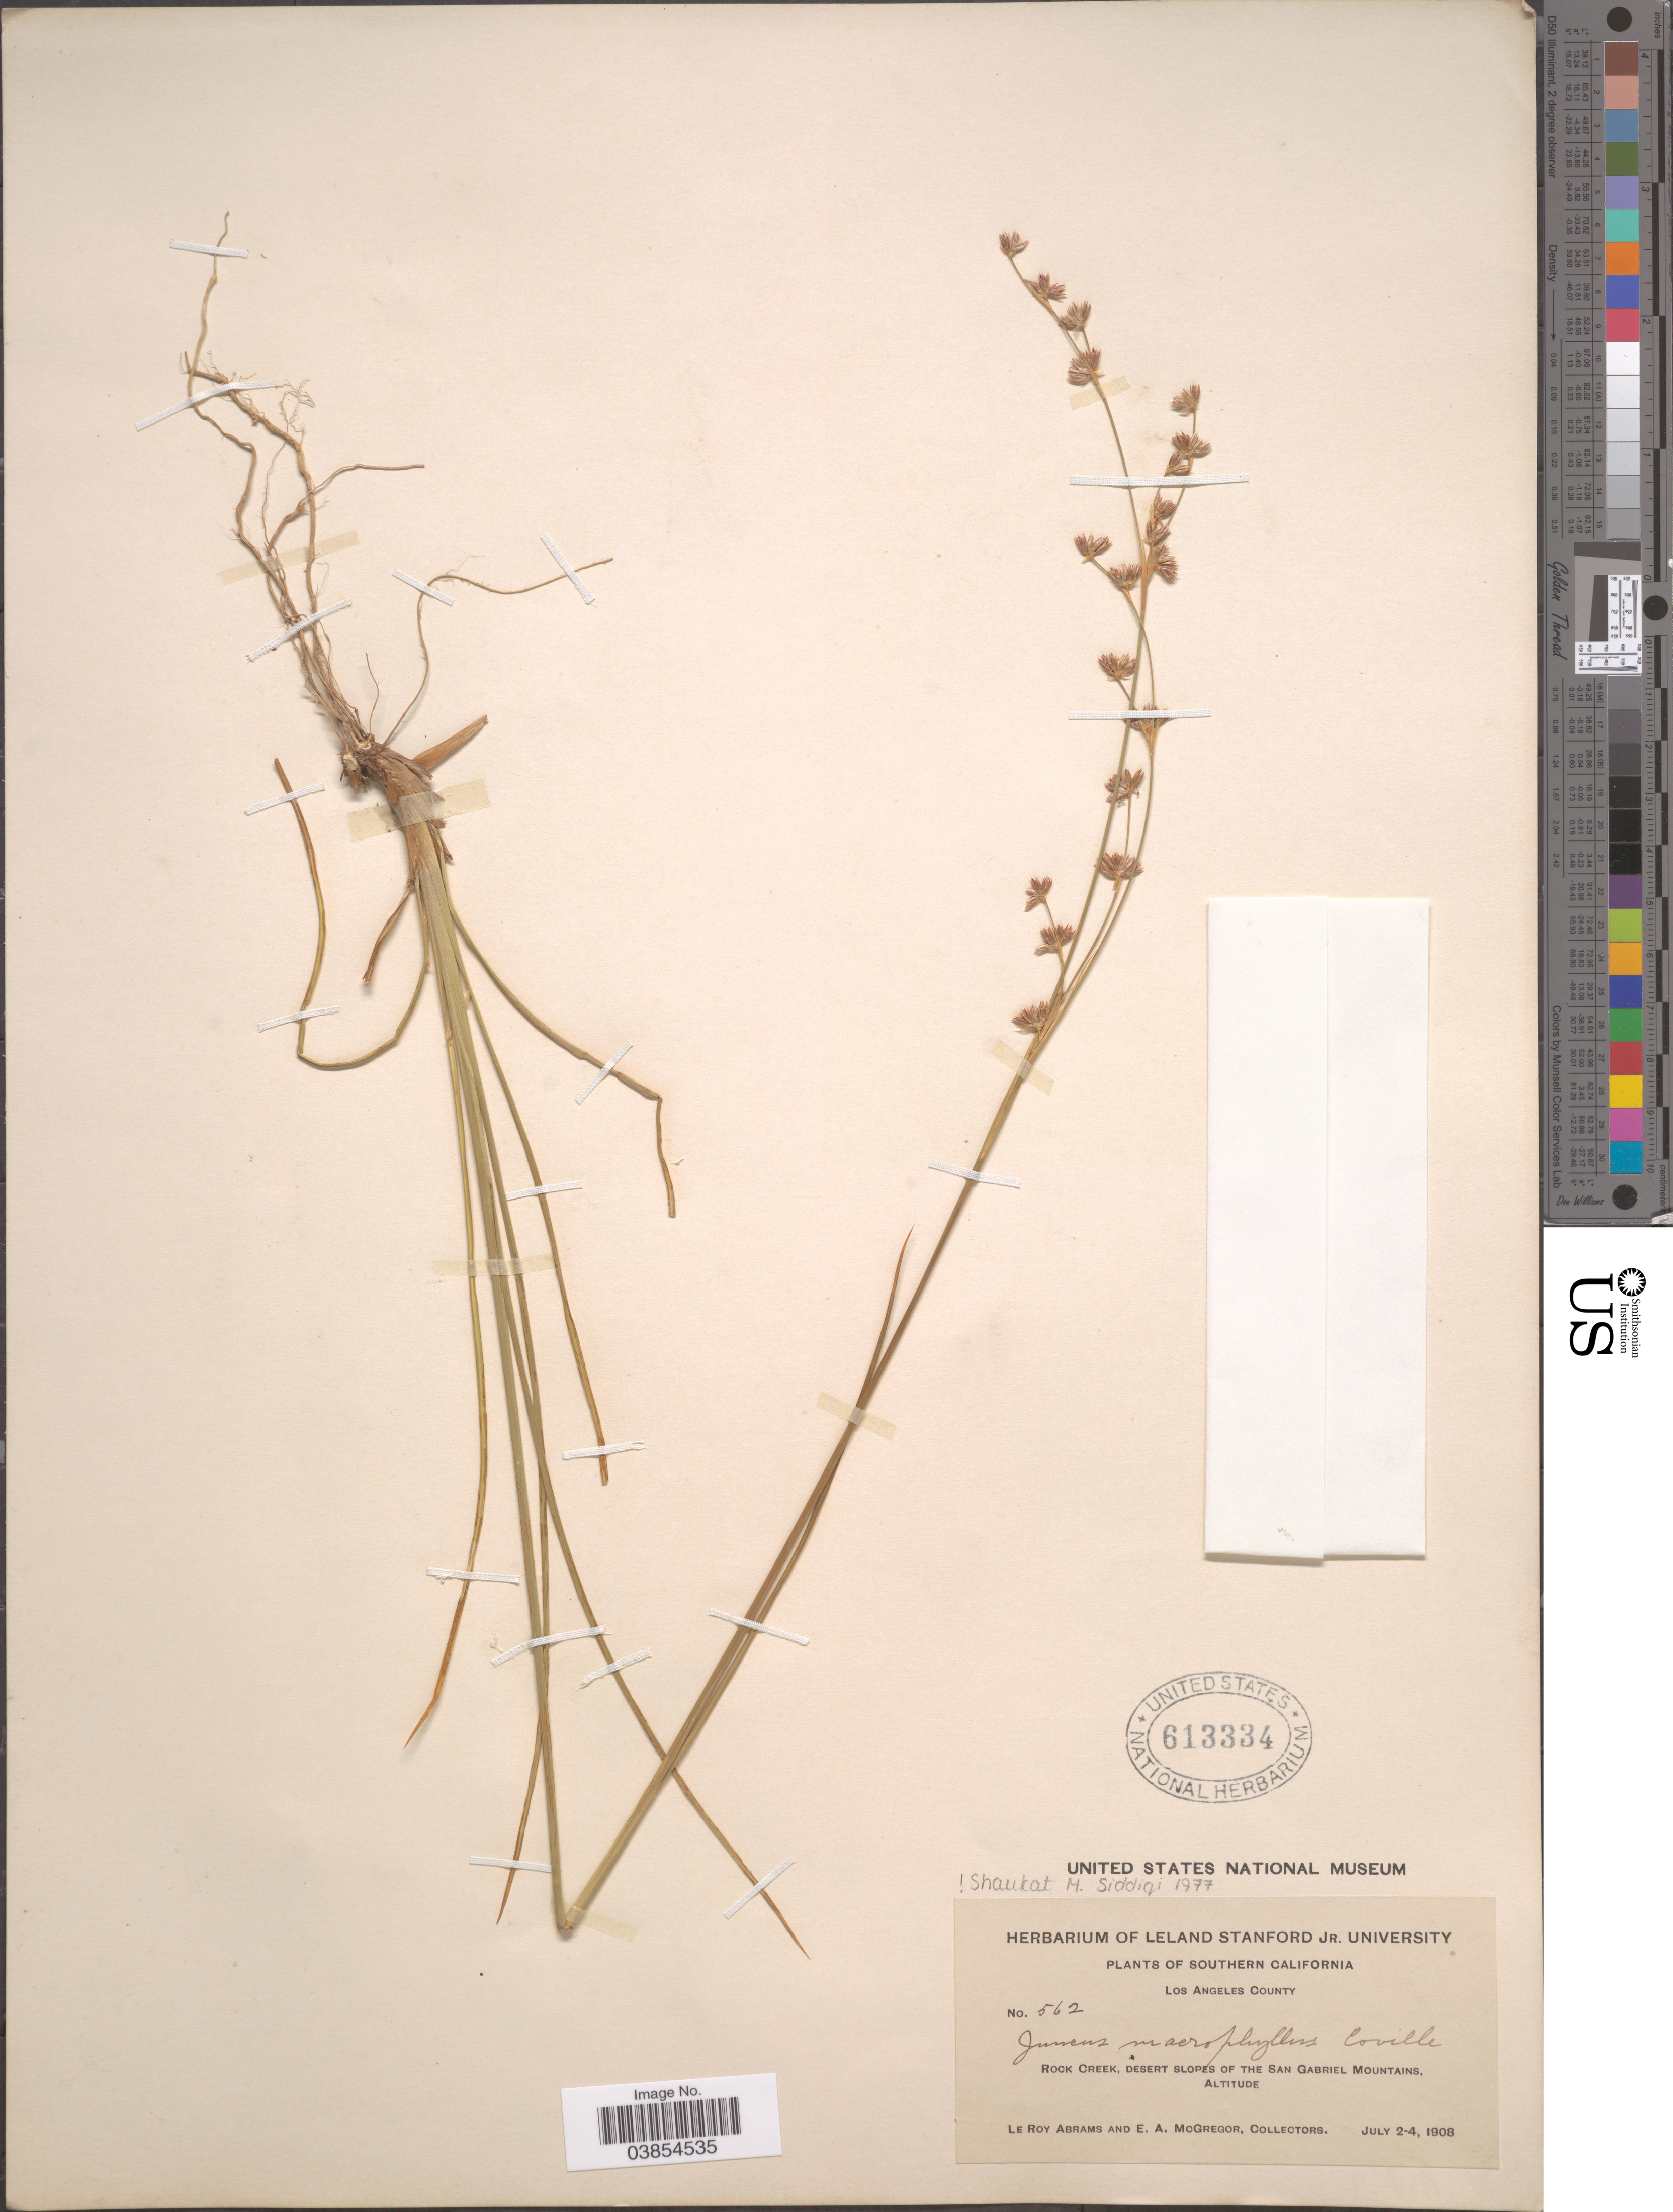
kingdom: Plantae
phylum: Tracheophyta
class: Liliopsida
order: Poales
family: Juncaceae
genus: Juncus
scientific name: Juncus macrophyllus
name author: Coville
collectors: L. Abrams & E. A. McGregor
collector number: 562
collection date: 1908-07-02/1908-07-04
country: United States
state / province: California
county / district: Los Angeles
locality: Southern California. Los Angeles County. Rock Creek, desert slopes of the San Gabriel Mountains.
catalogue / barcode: US 6133334